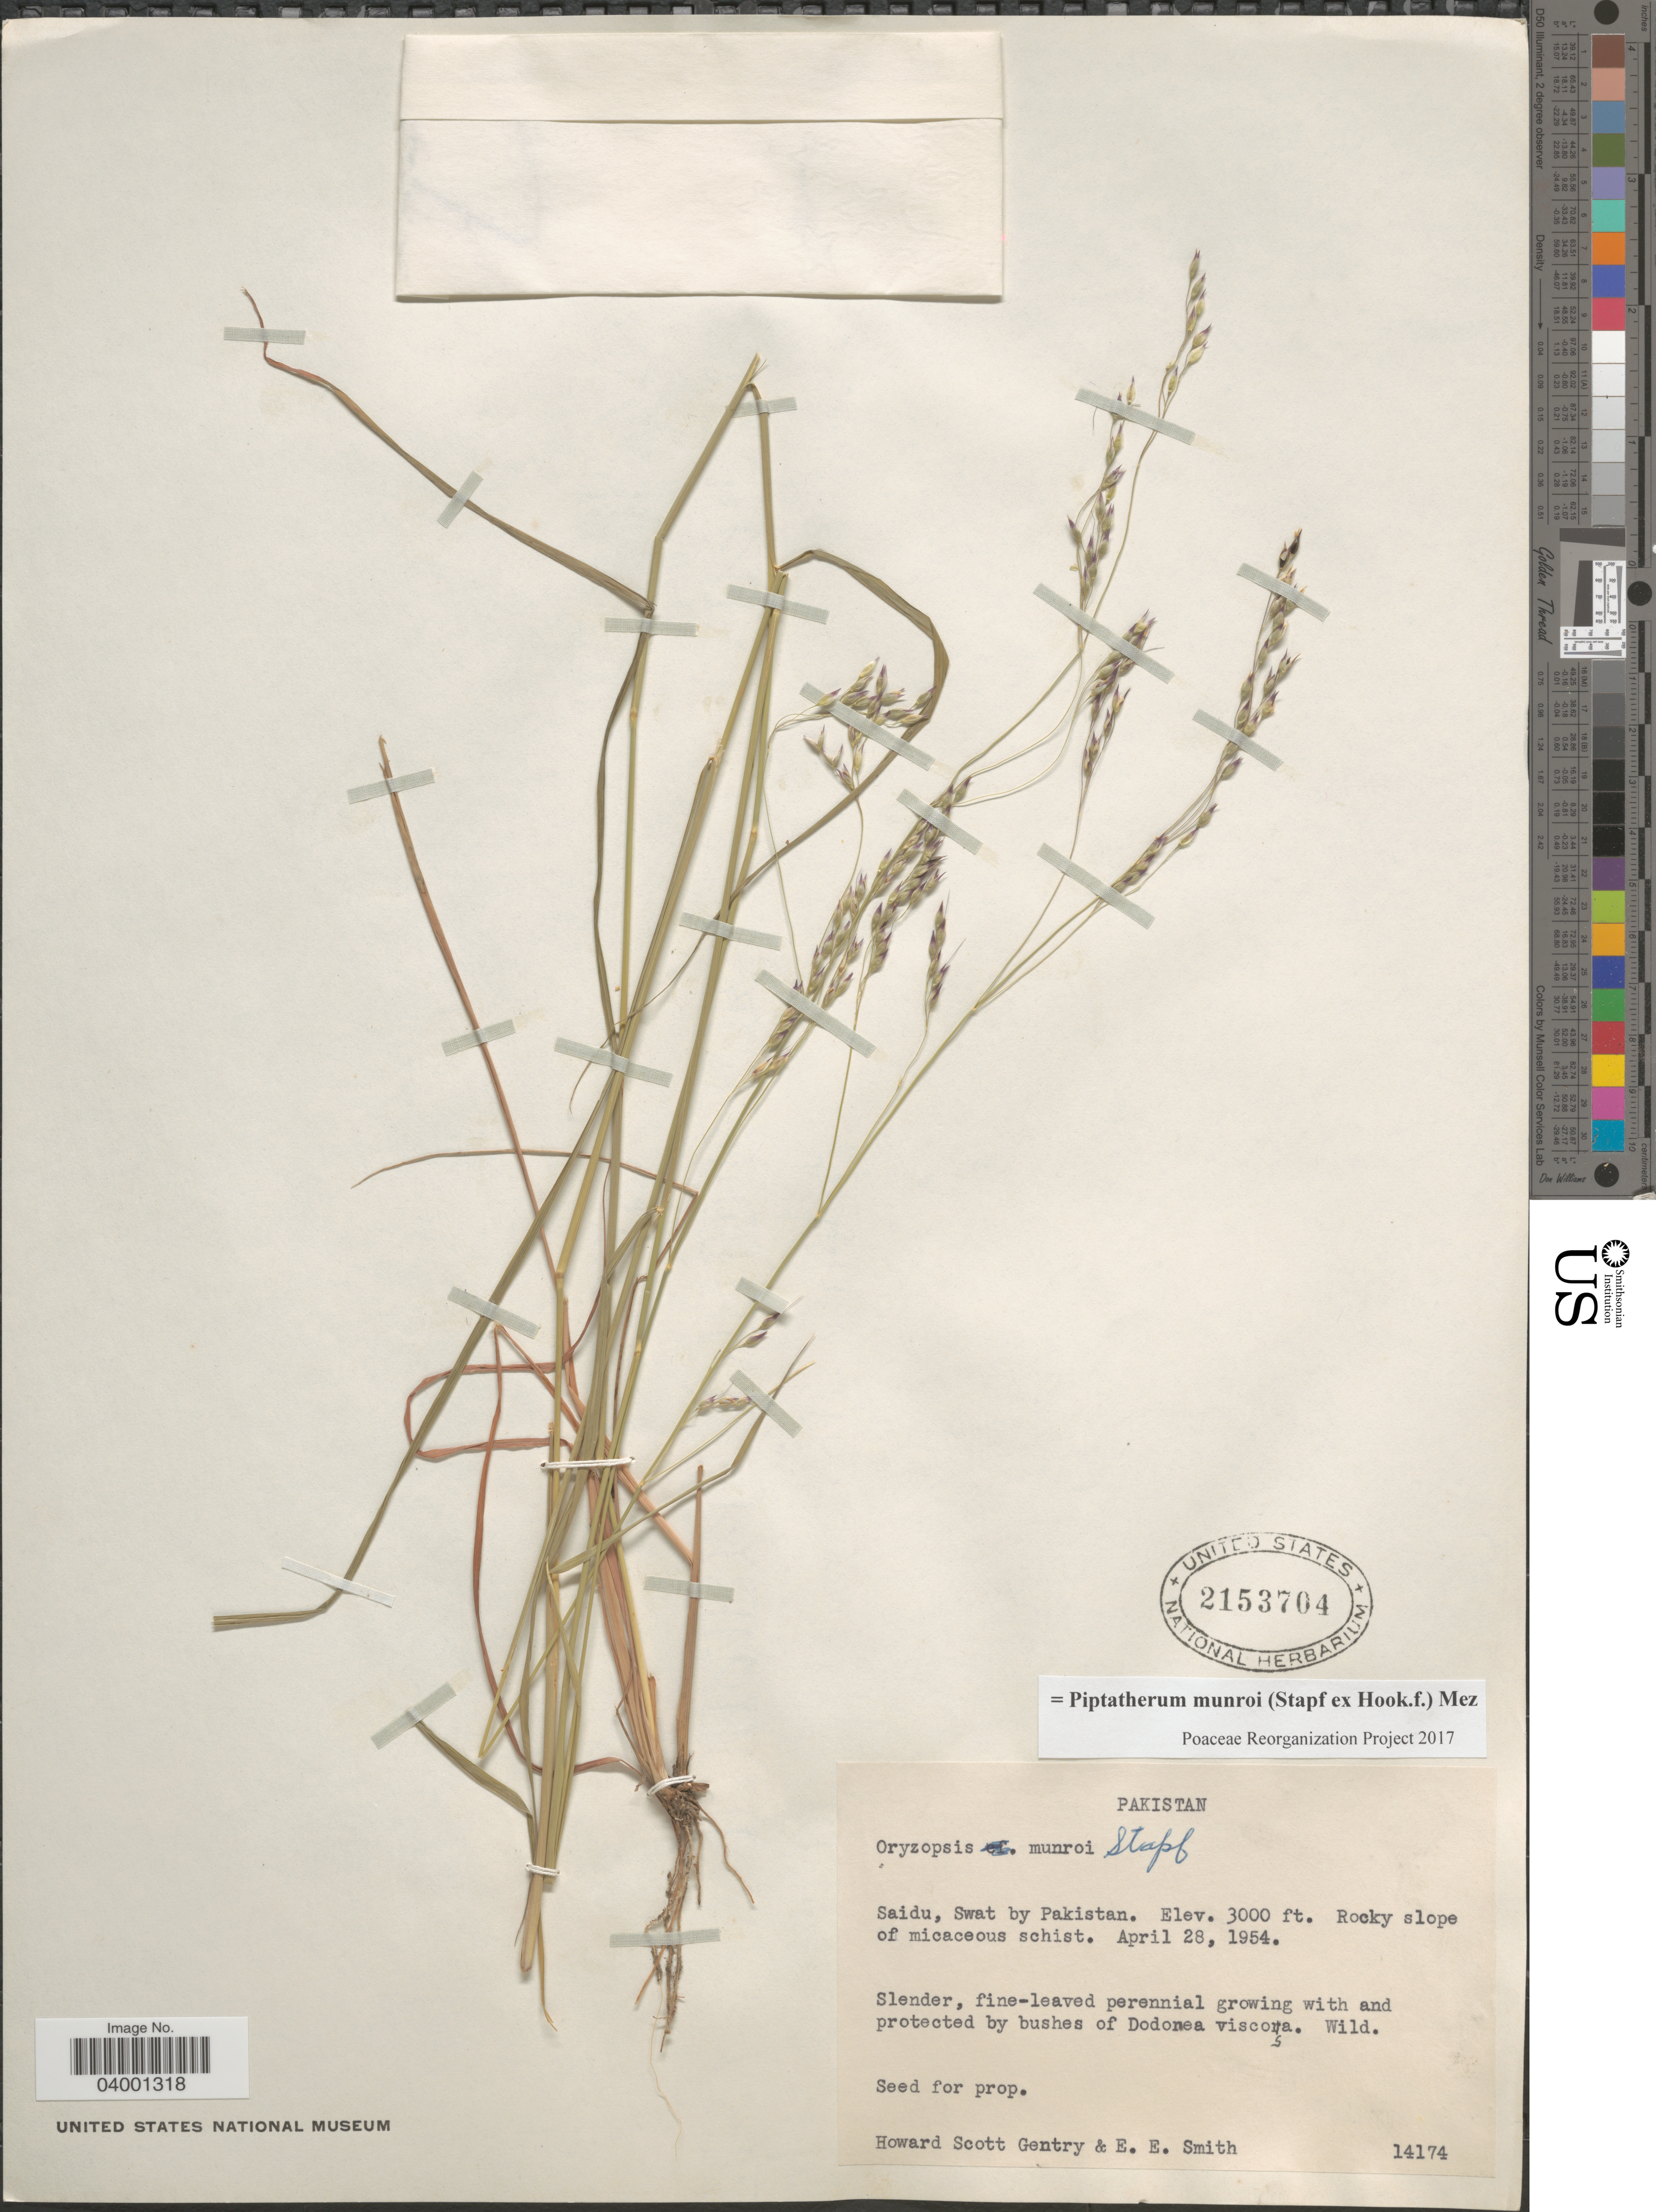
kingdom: Plantae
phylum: Tracheophyta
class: Liliopsida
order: Poales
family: Poaceae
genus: Piptatherum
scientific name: Piptatherum munroi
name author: (Stapf) Mez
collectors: H. S. Gentry & E. E. Smith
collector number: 14174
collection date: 1954-04-28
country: Pakistan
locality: Saidu, Swat by Pakistan.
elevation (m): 914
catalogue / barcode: US 2153704